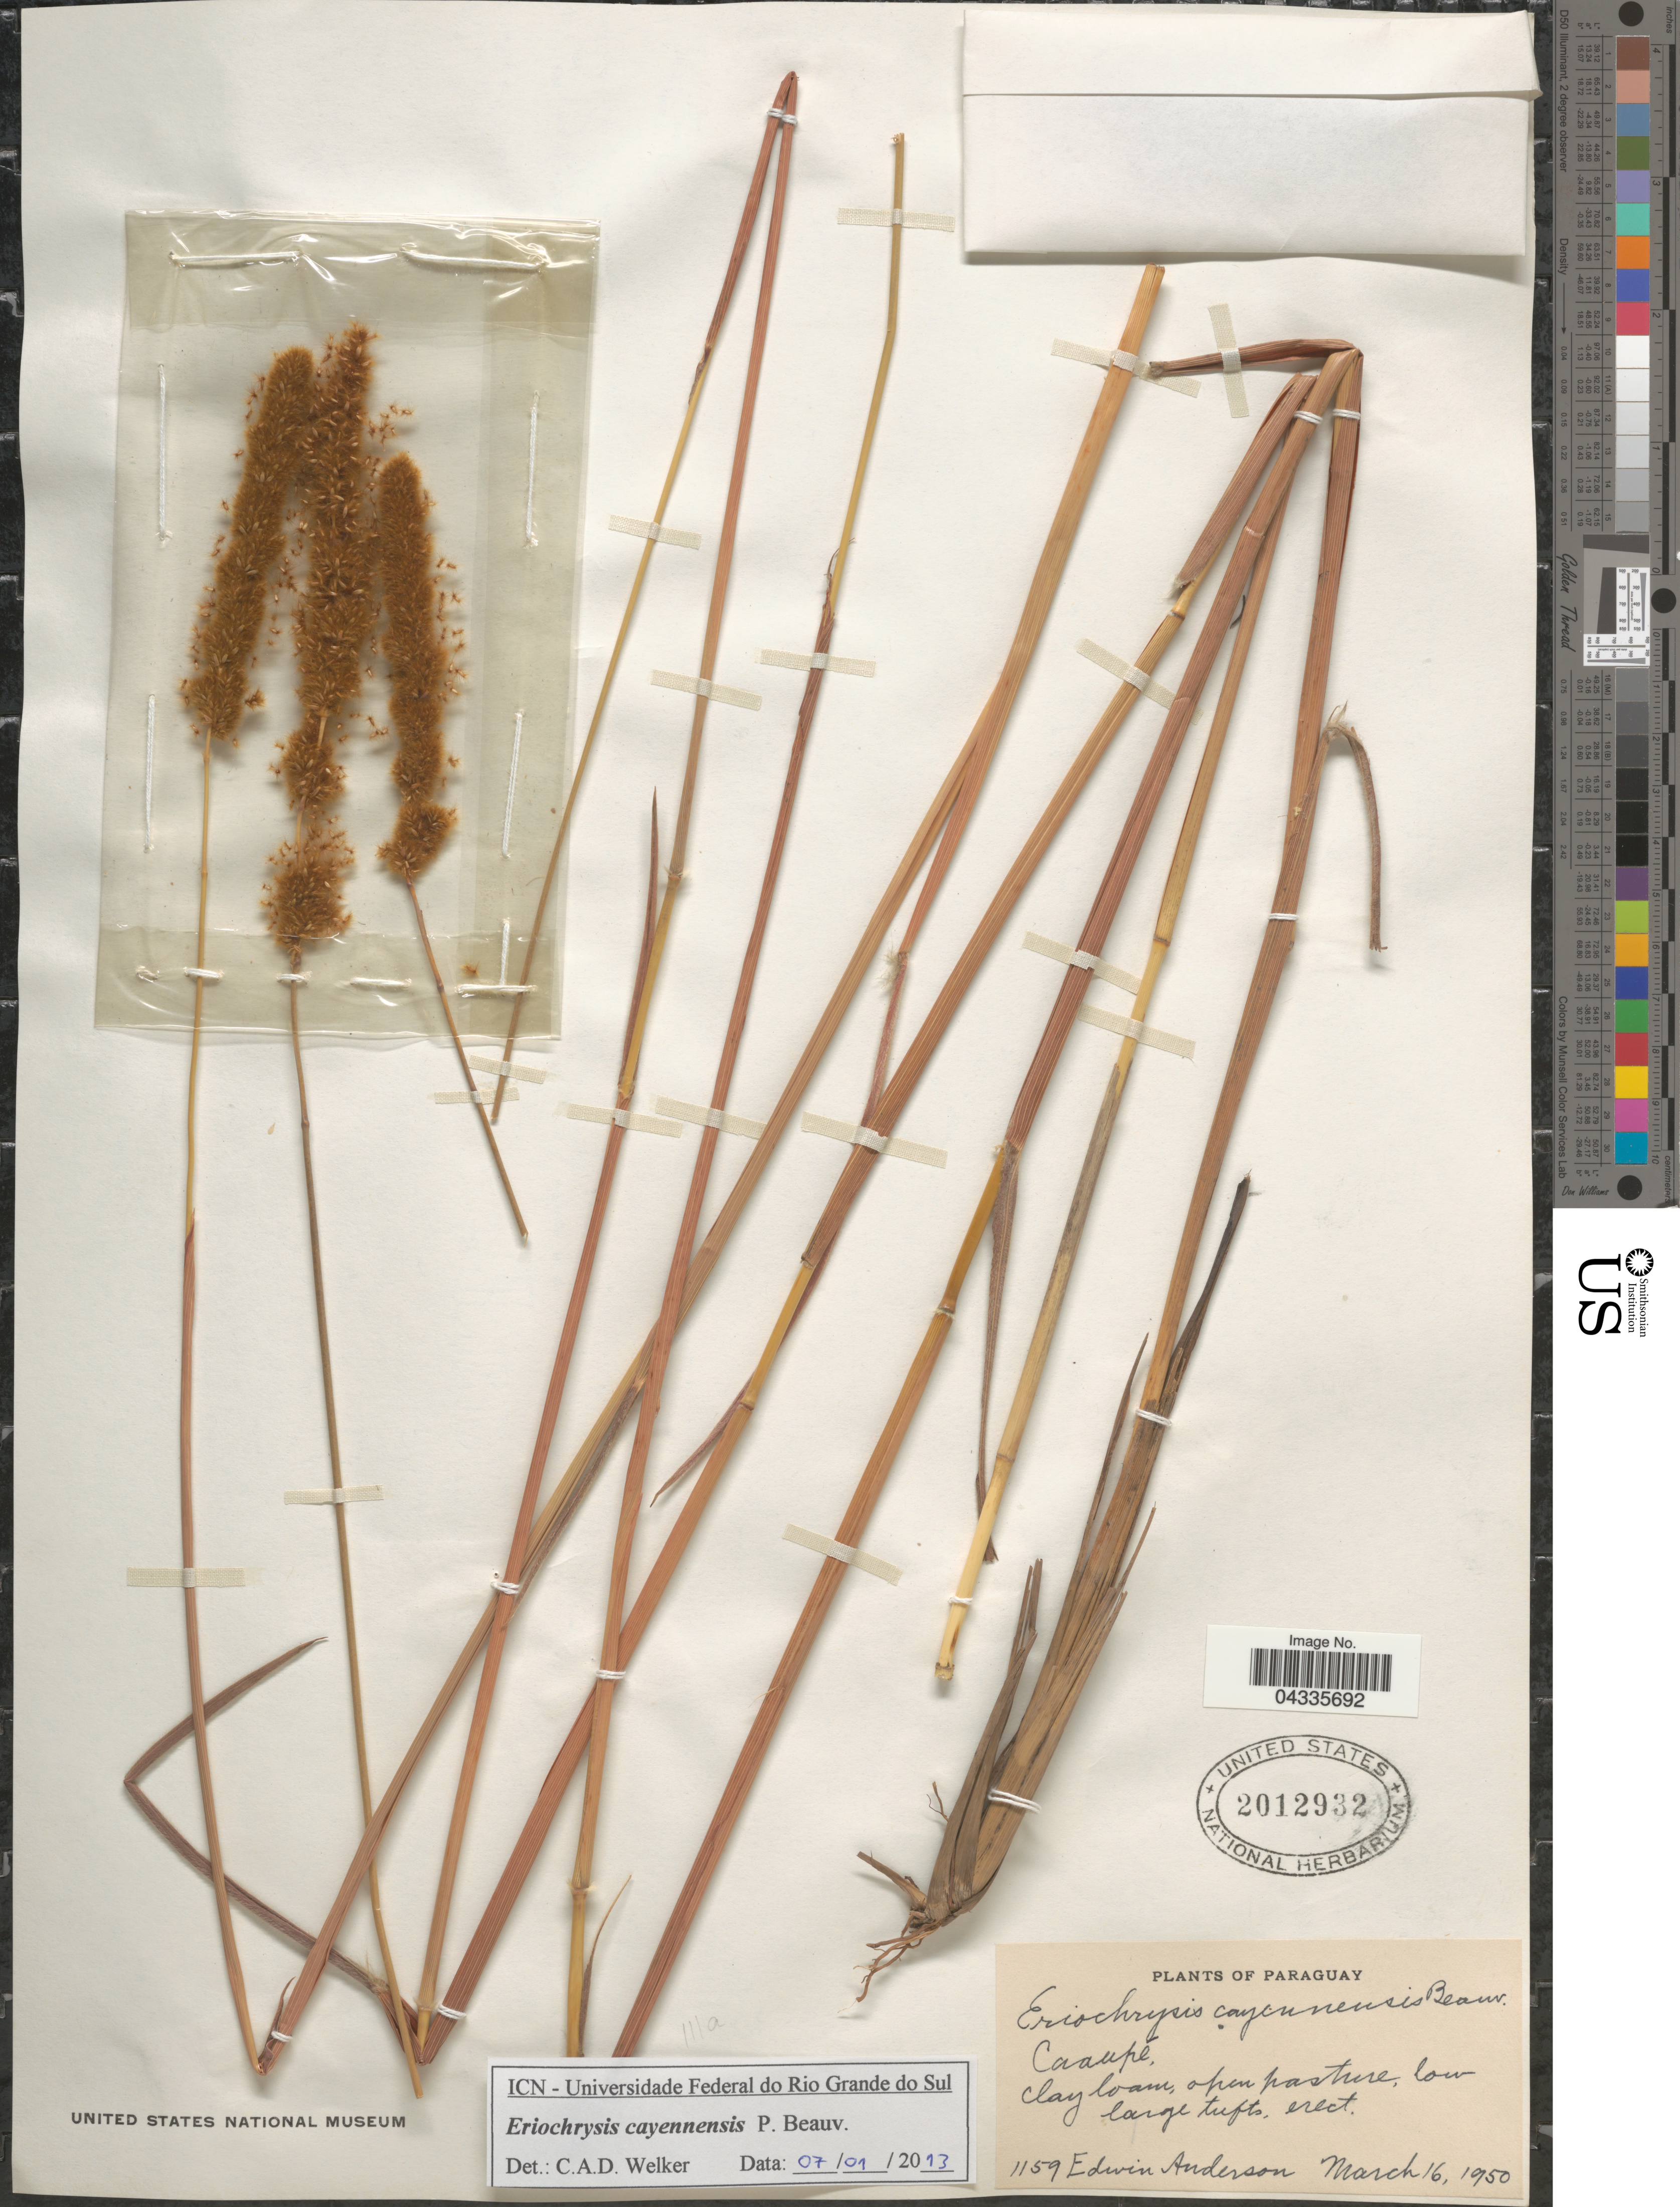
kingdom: Plantae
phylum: Tracheophyta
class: Liliopsida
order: Poales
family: Poaceae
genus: Eriochrysis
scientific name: Eriochrysis cayennensis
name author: P. Beauv.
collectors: E. Anderson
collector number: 1159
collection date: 1950-03-16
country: Paraguay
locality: Caaupé.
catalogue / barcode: US 2012932